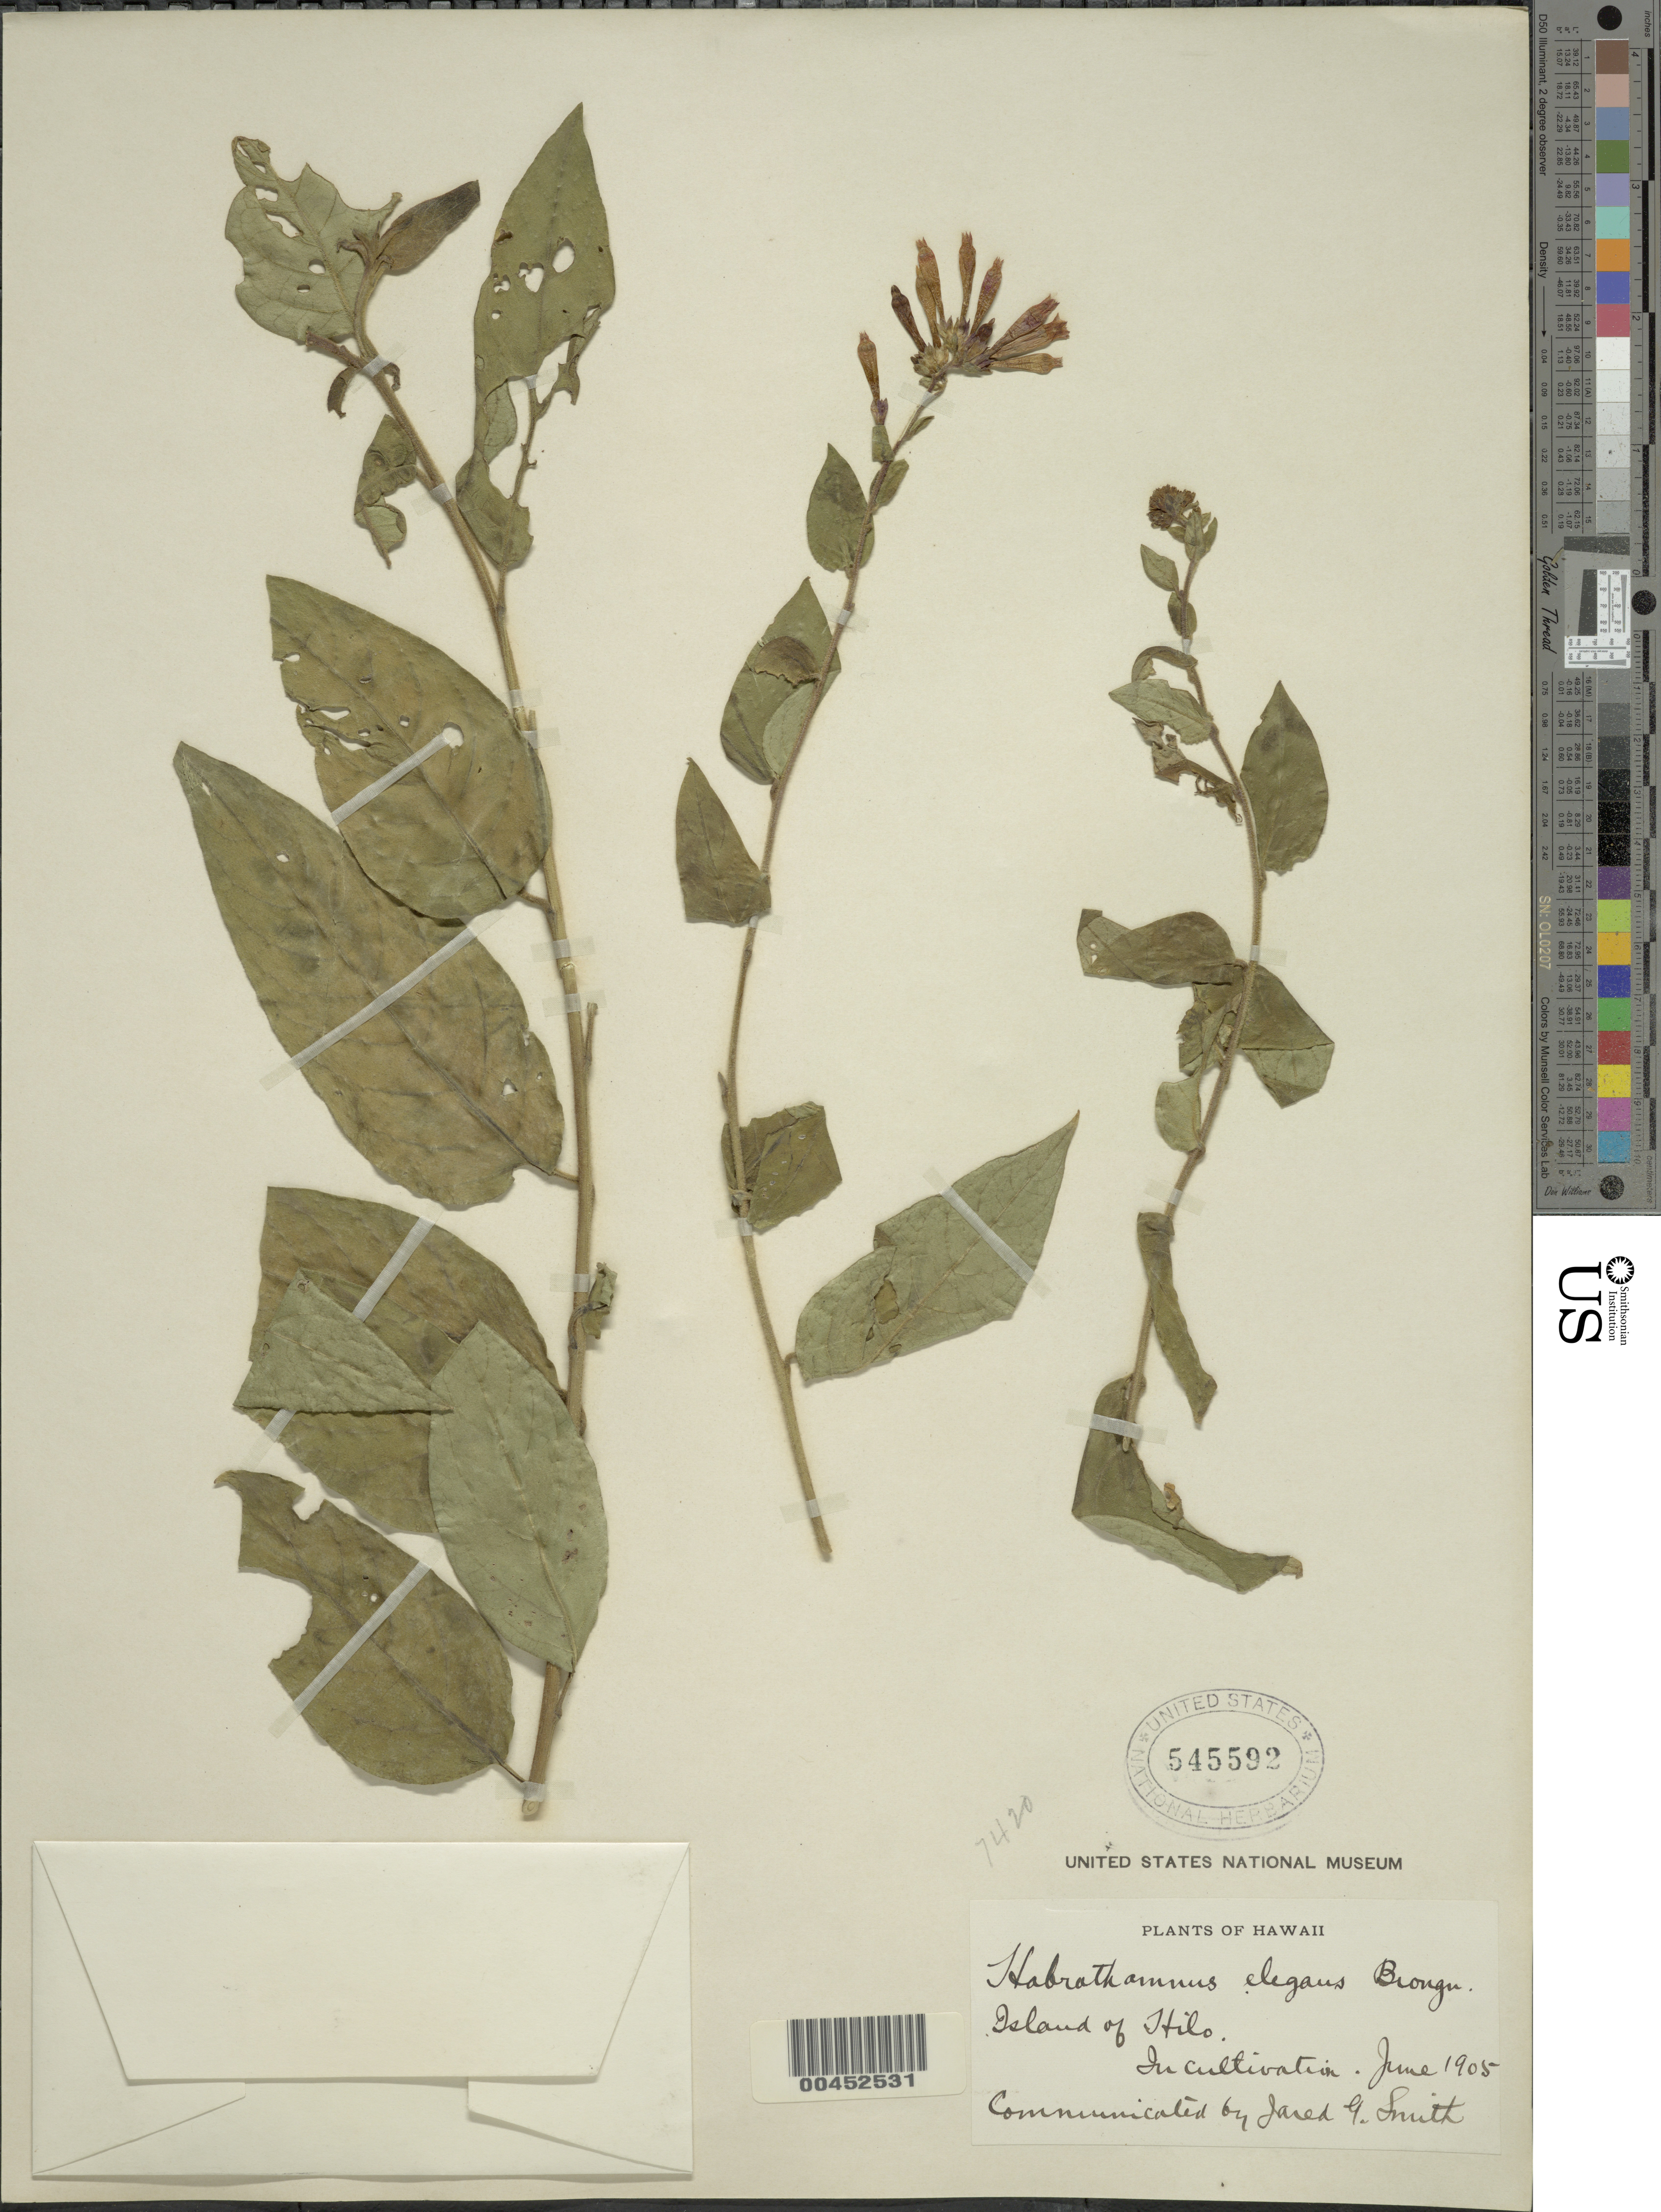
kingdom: Plantae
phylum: Tracheophyta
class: Magnoliopsida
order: Solanales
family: Solanaceae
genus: Cestrum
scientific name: Cestrum elegans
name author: (Brongn.) Schltdl.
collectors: J. G. Smith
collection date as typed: Jun 1905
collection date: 1905-06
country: United States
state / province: Hawaii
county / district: Hawaii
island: Hawaii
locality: Island of Hilo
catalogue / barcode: US 545592